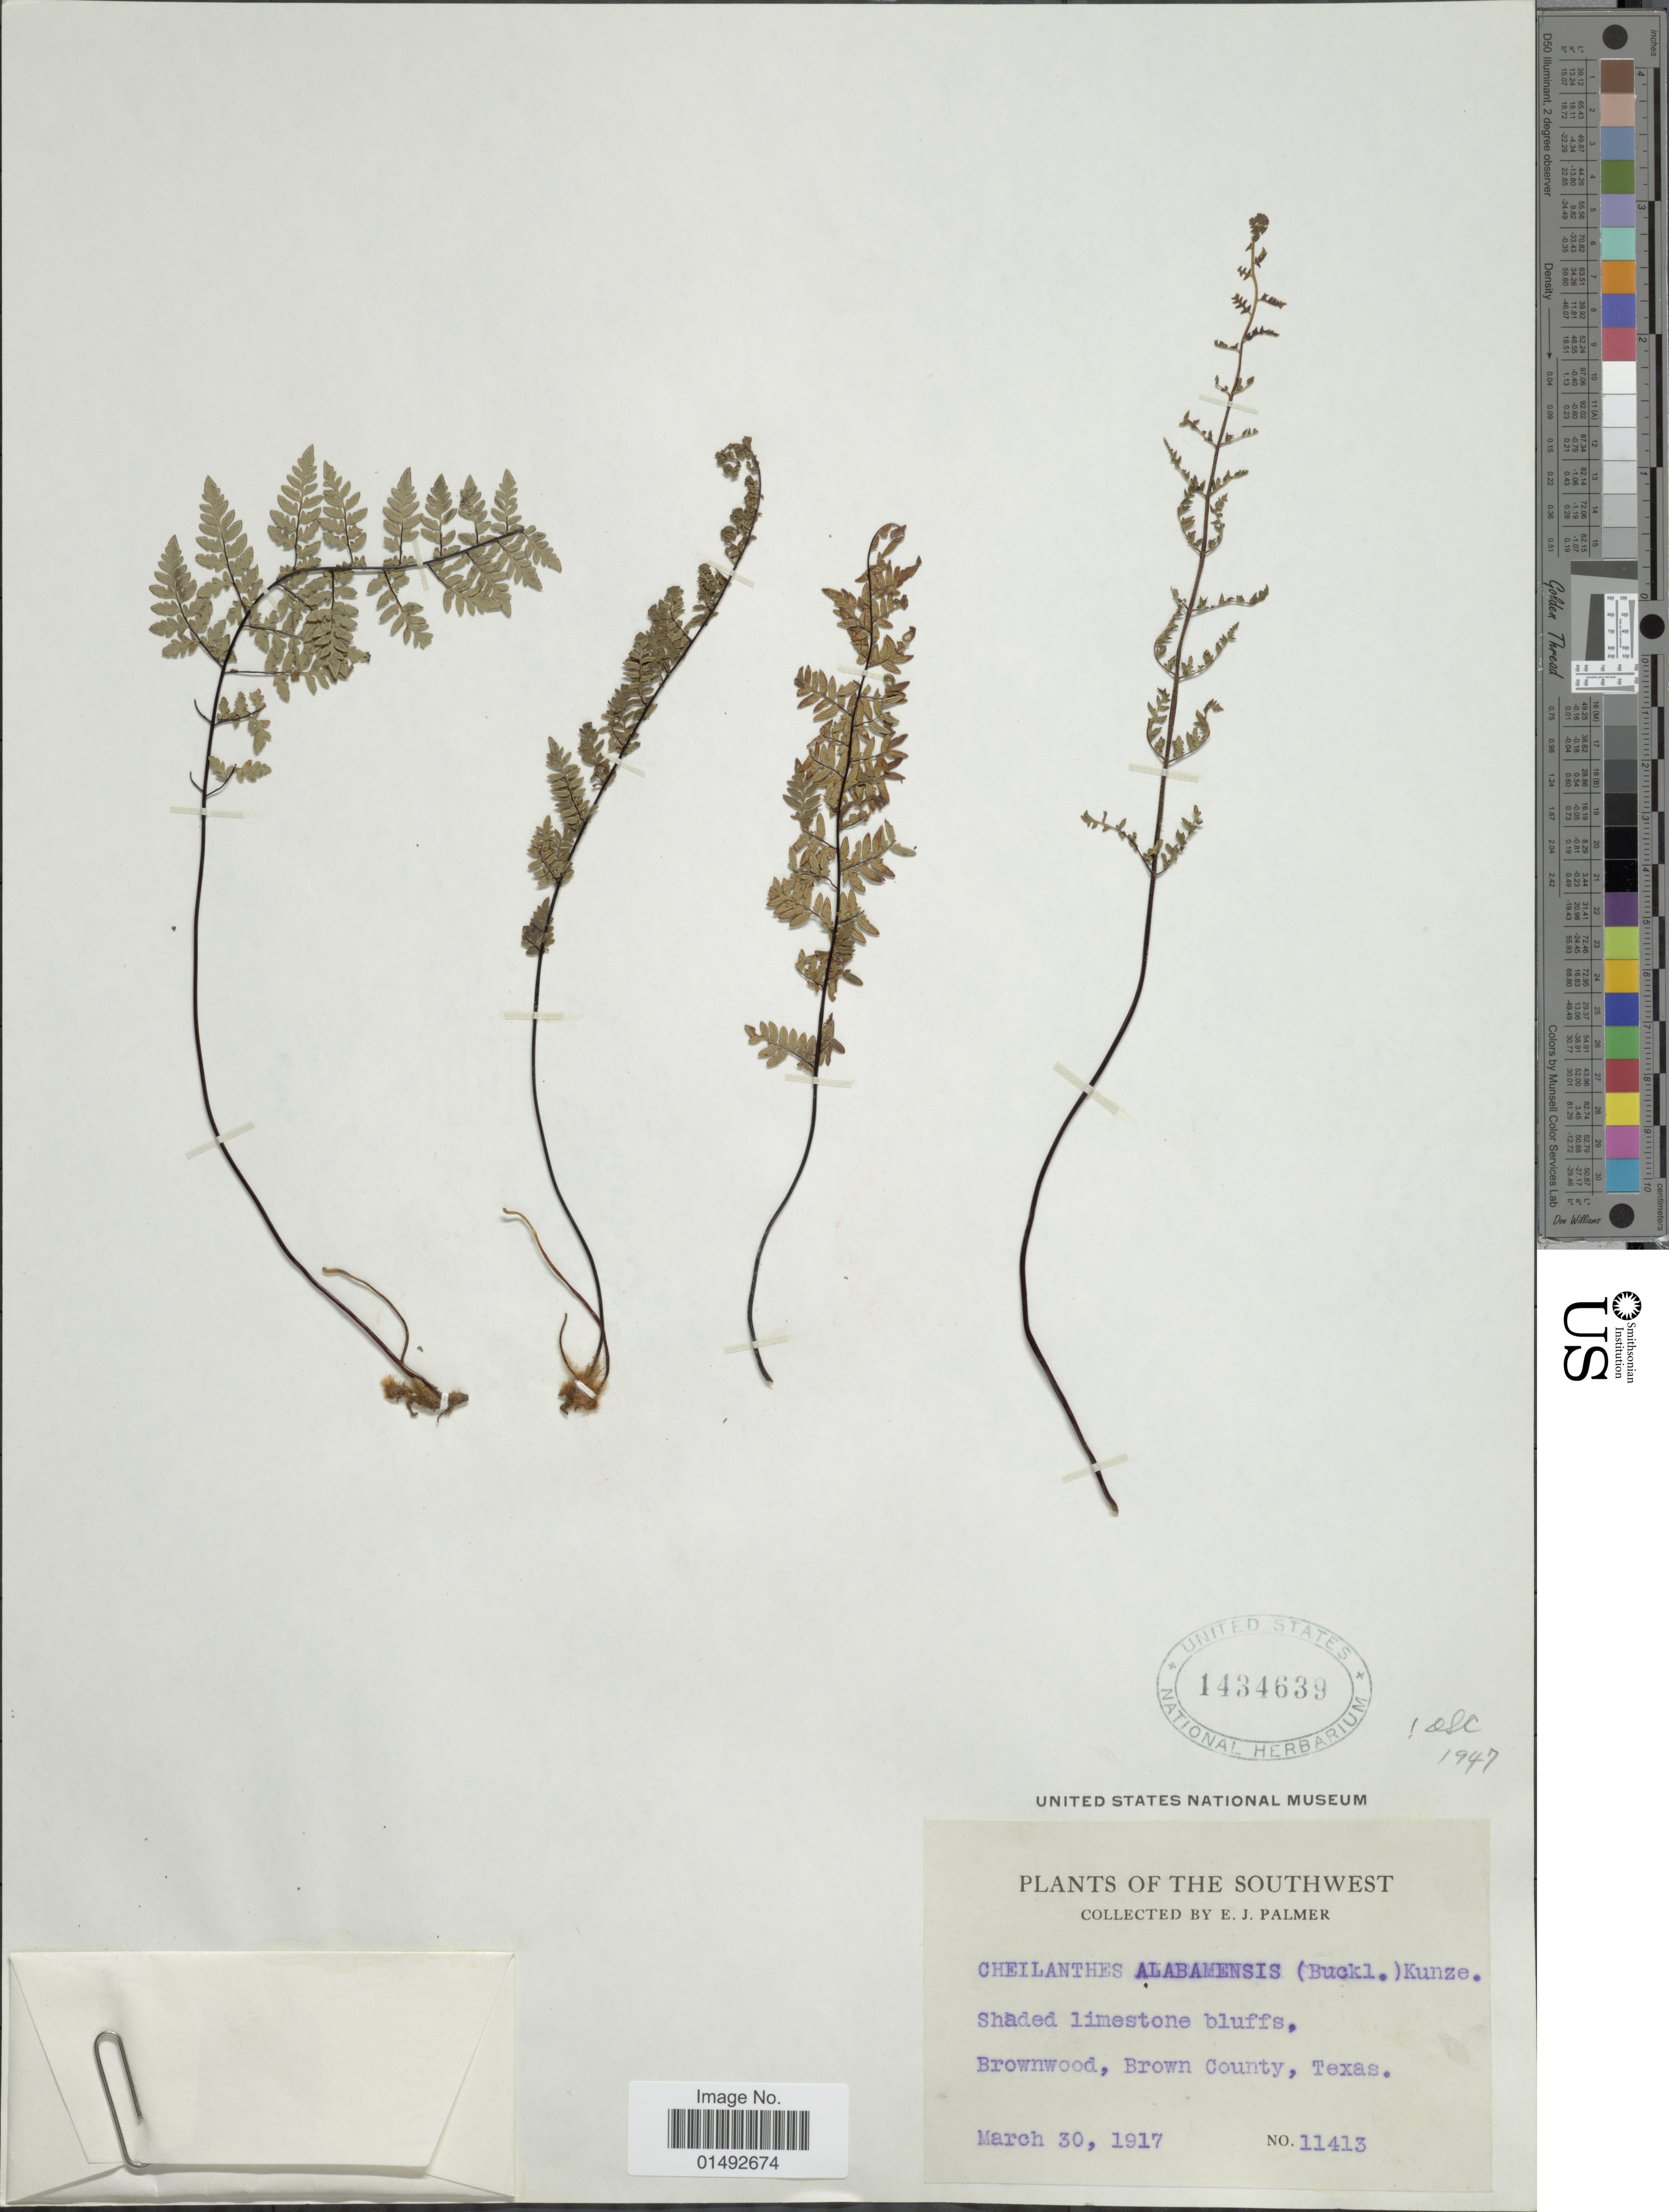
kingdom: Plantae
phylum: Tracheophyta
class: Polypodiopsida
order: Polypodiales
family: Pteridaceae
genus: Myriopteris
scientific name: Myriopteris alabamensis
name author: (Buckley) Grusz & Windham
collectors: E. J. Palmer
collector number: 11413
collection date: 1917-03-30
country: United States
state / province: Texas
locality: The Southwest, Brownwood, Brown County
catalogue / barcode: US 1434639